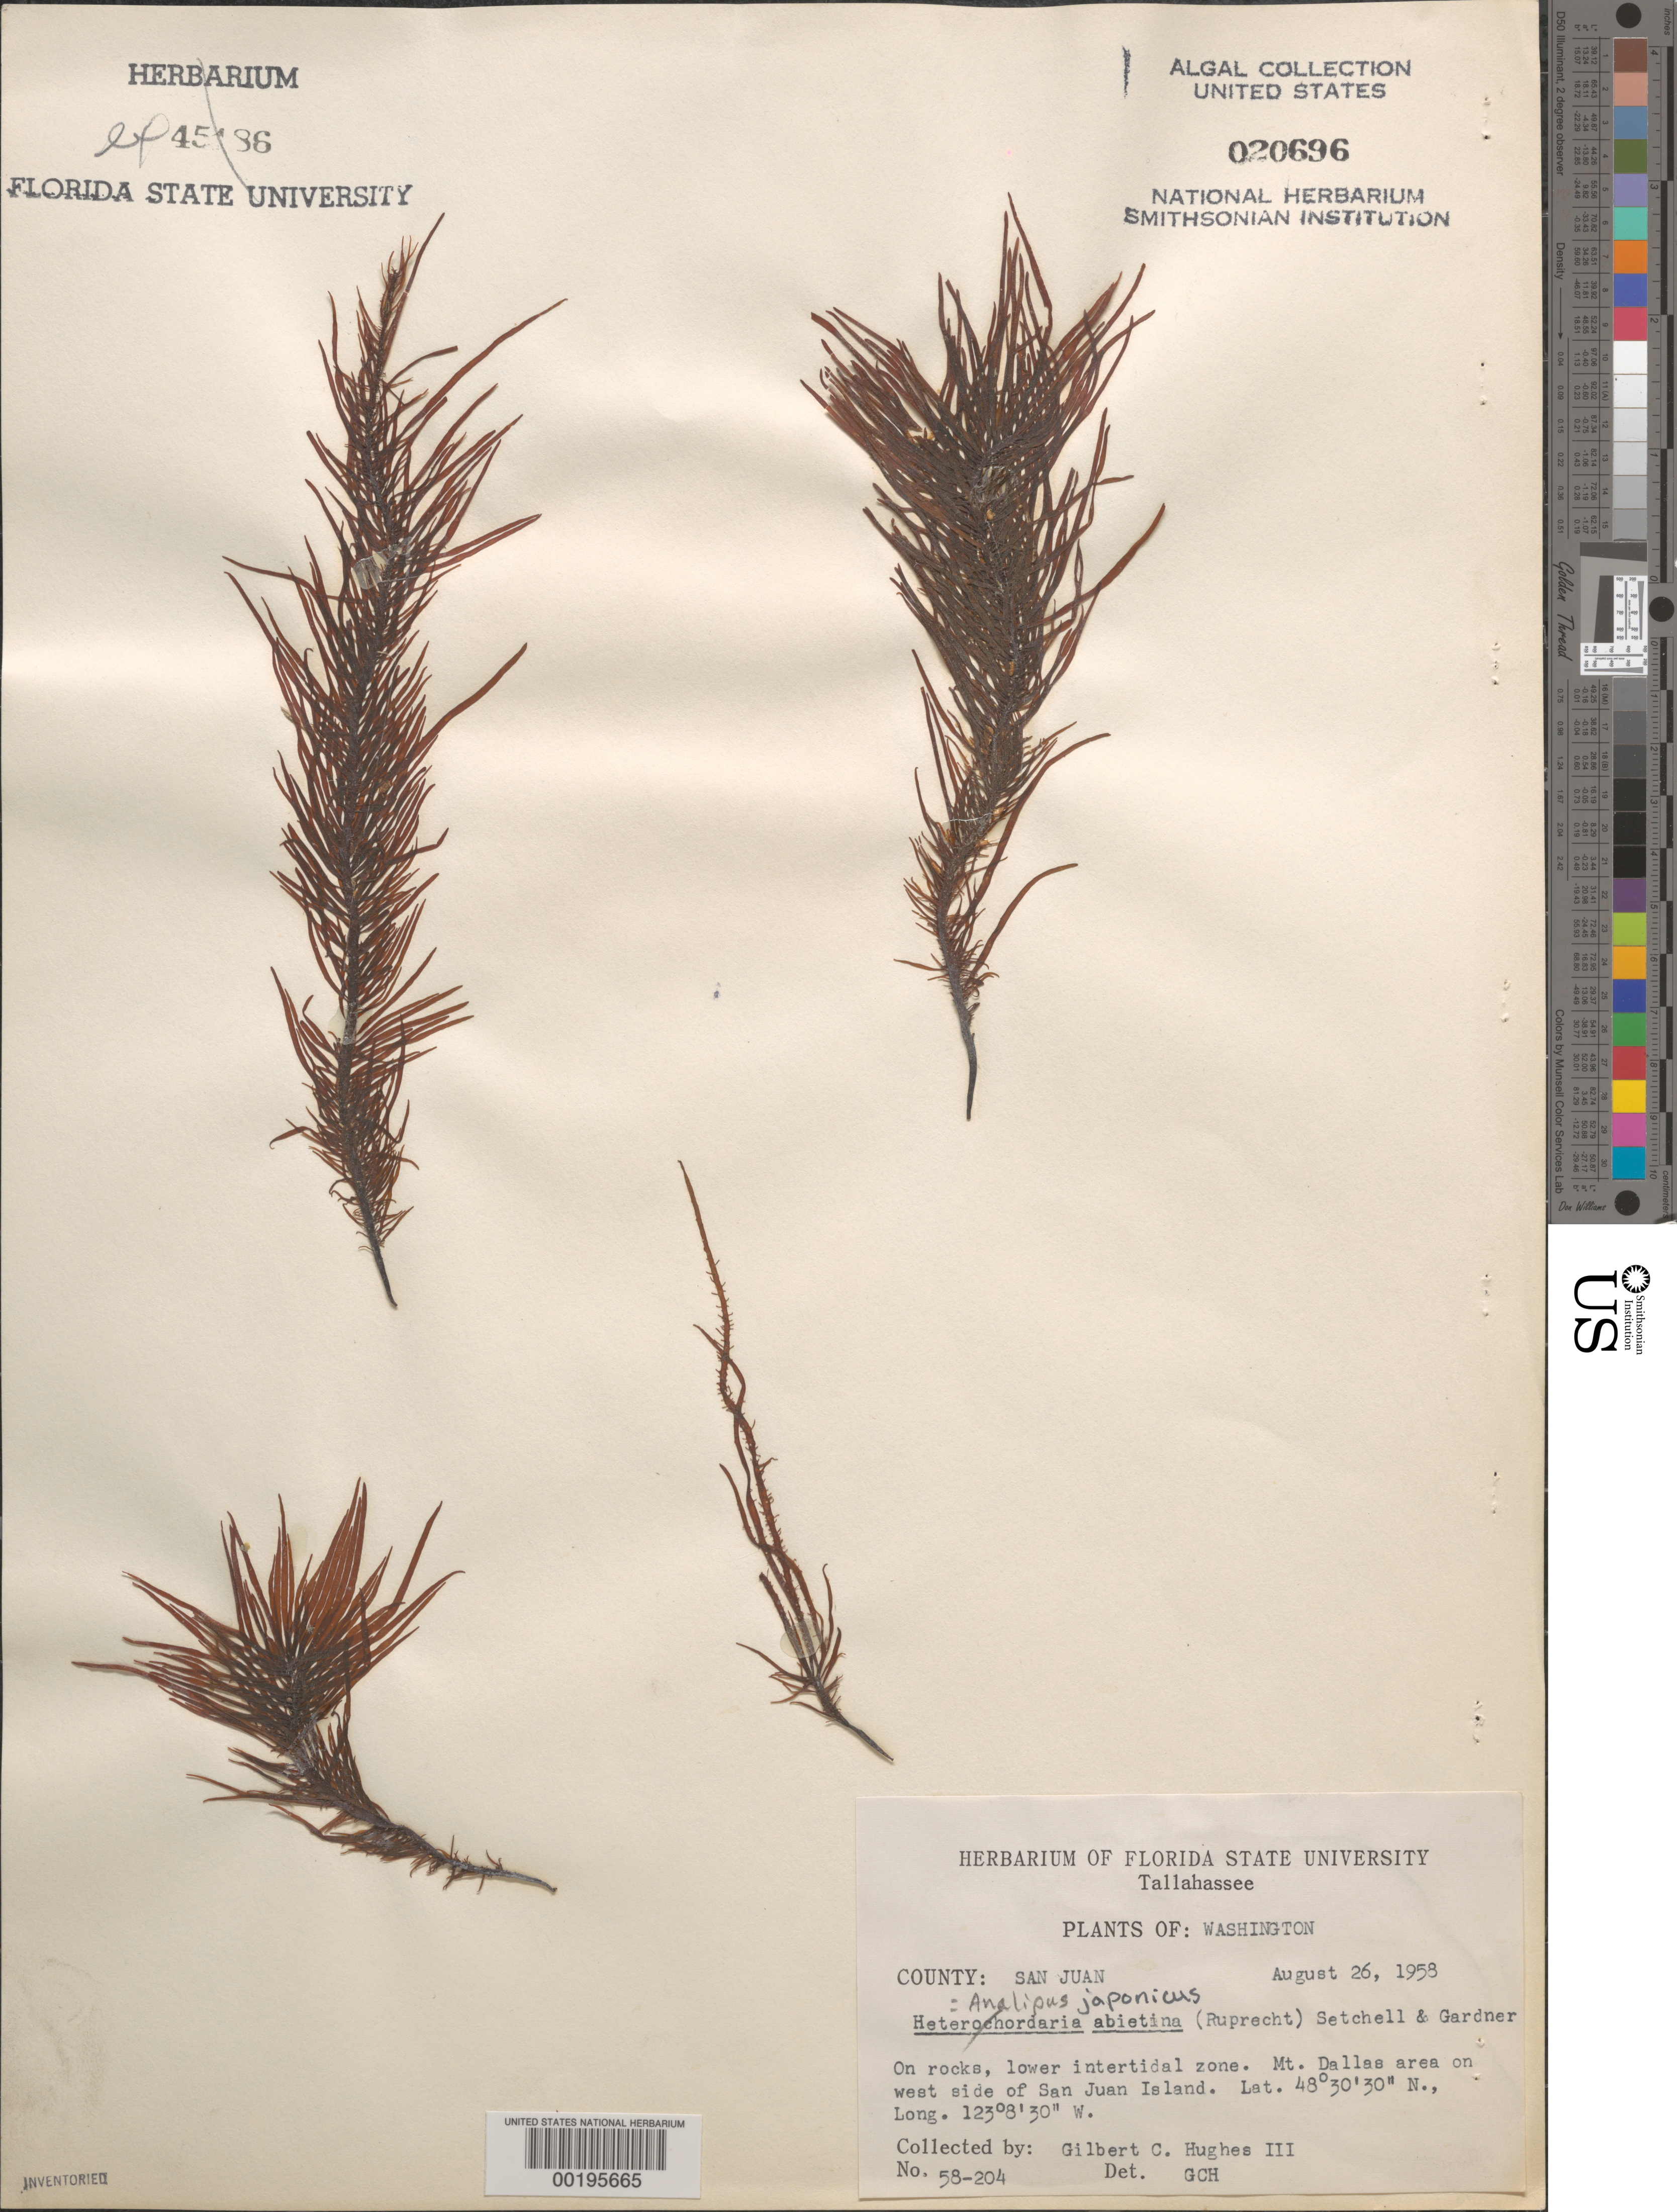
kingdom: Chromista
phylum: Ochrophyta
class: Phaeophyceae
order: Ectocarpales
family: Chordariaceae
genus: Analipus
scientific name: Analipus japonicus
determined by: Hughes III, G. C.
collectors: G. Hughes III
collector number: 58-204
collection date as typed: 26 Aug 1958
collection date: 1958-08-26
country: United States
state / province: Washington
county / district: San Juan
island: San Juan Island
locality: Mount Dallas area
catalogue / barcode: US 20696